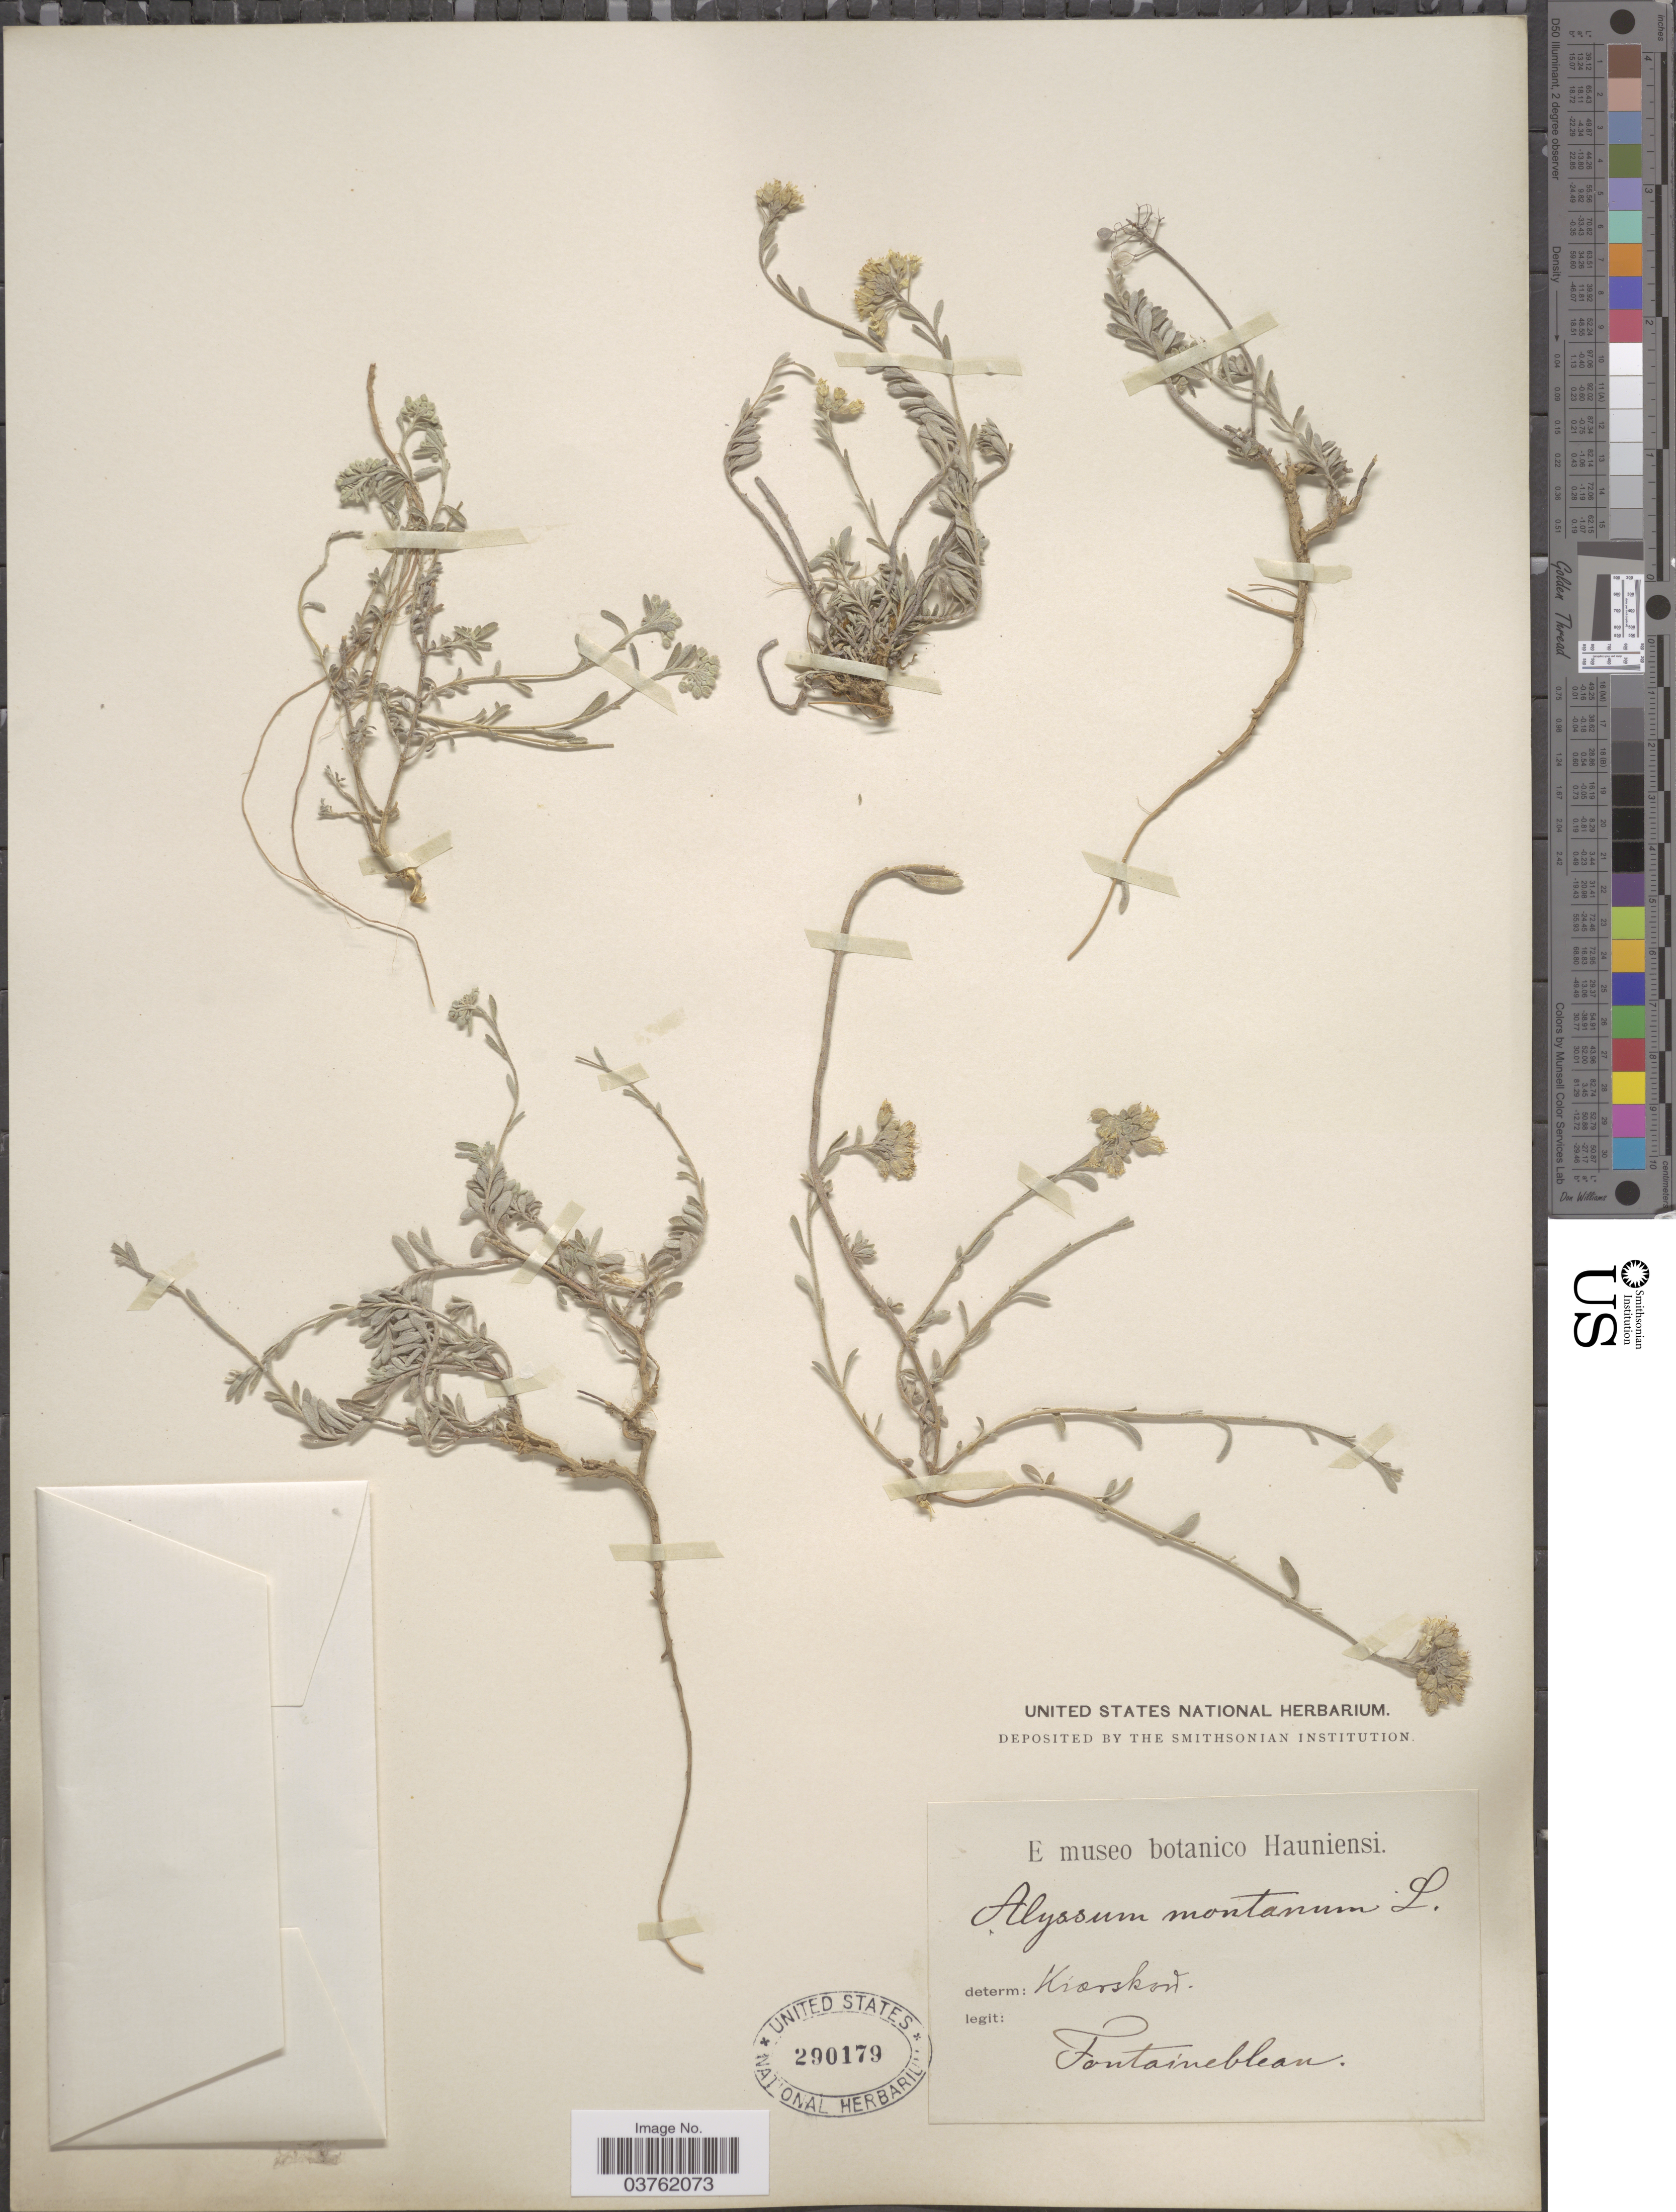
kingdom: Plantae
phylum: Tracheophyta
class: Magnoliopsida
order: Brassicales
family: Brassicaceae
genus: Alyssum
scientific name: Alyssum montanum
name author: L.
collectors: ex herb. United States National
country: France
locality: Fontainebleau.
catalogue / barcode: US 290179